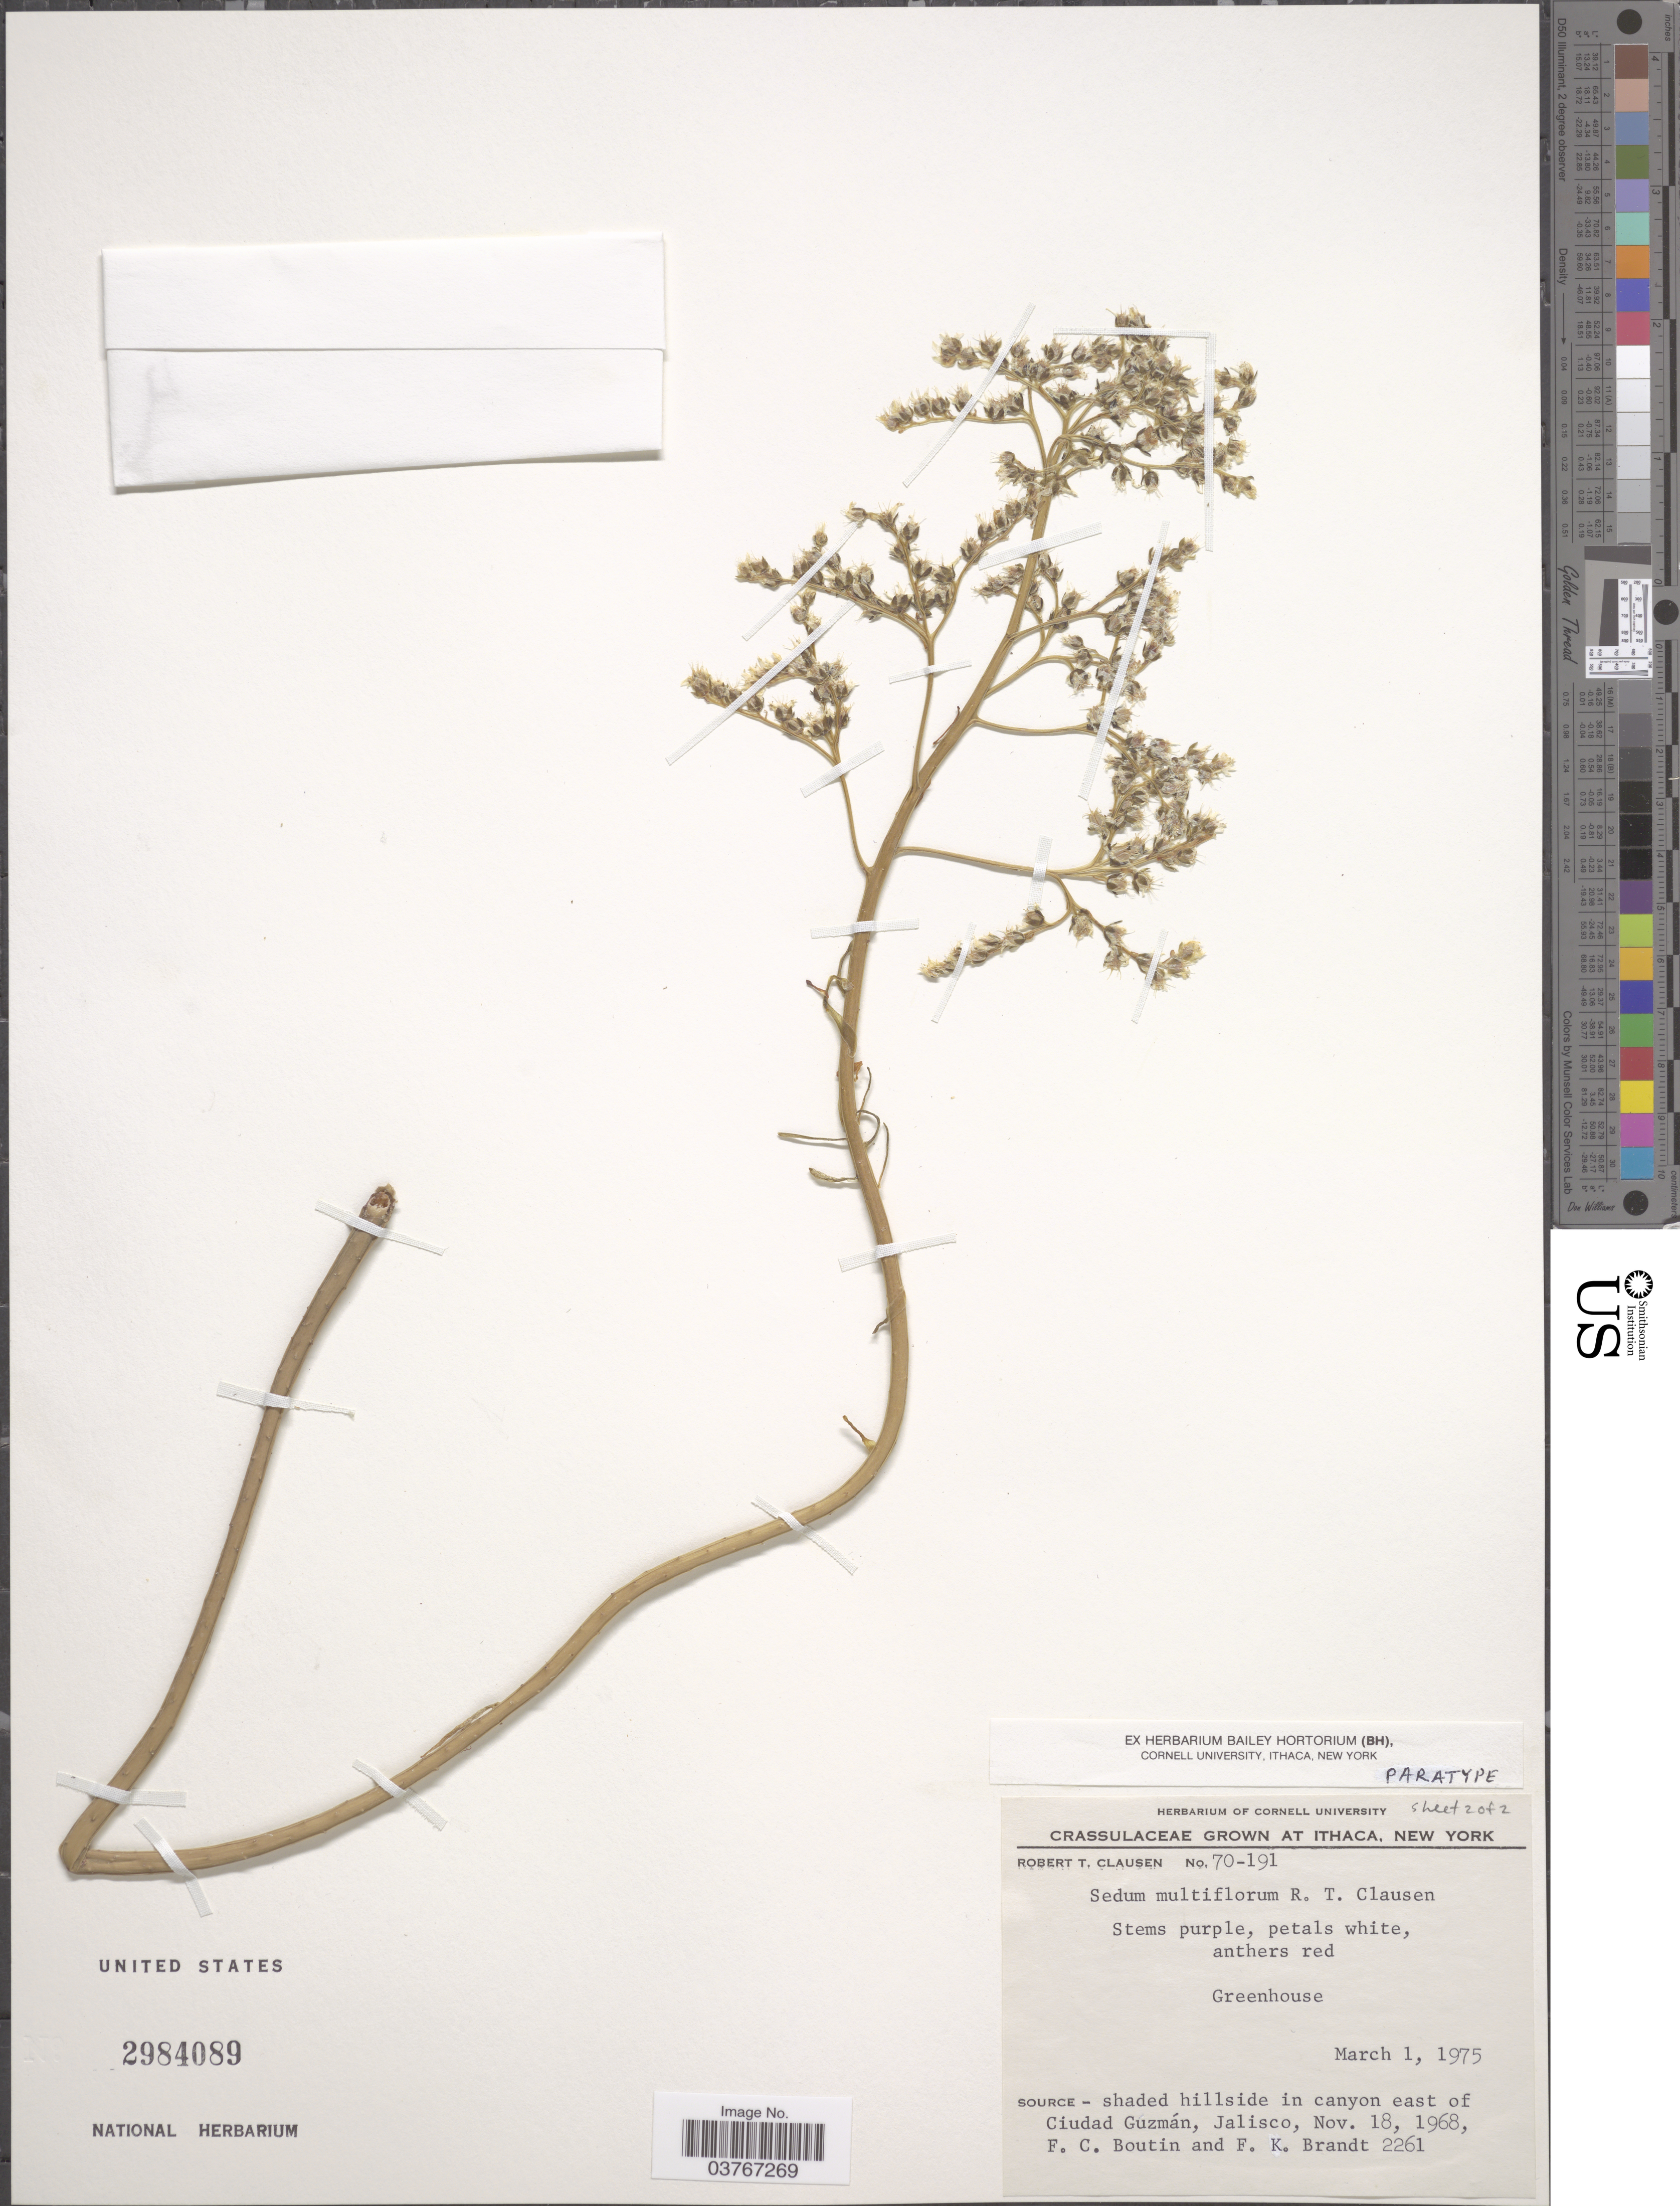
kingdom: Plantae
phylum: Tracheophyta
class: Magnoliopsida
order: Saxifragales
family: Crassulaceae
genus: Sedum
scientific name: Sedum multiflorum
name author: R.T. Clausen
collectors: R. T. Clausen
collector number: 70-191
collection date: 1975-03-01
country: United States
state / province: New York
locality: Ithaca. Greenhouse.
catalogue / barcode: US 2984089